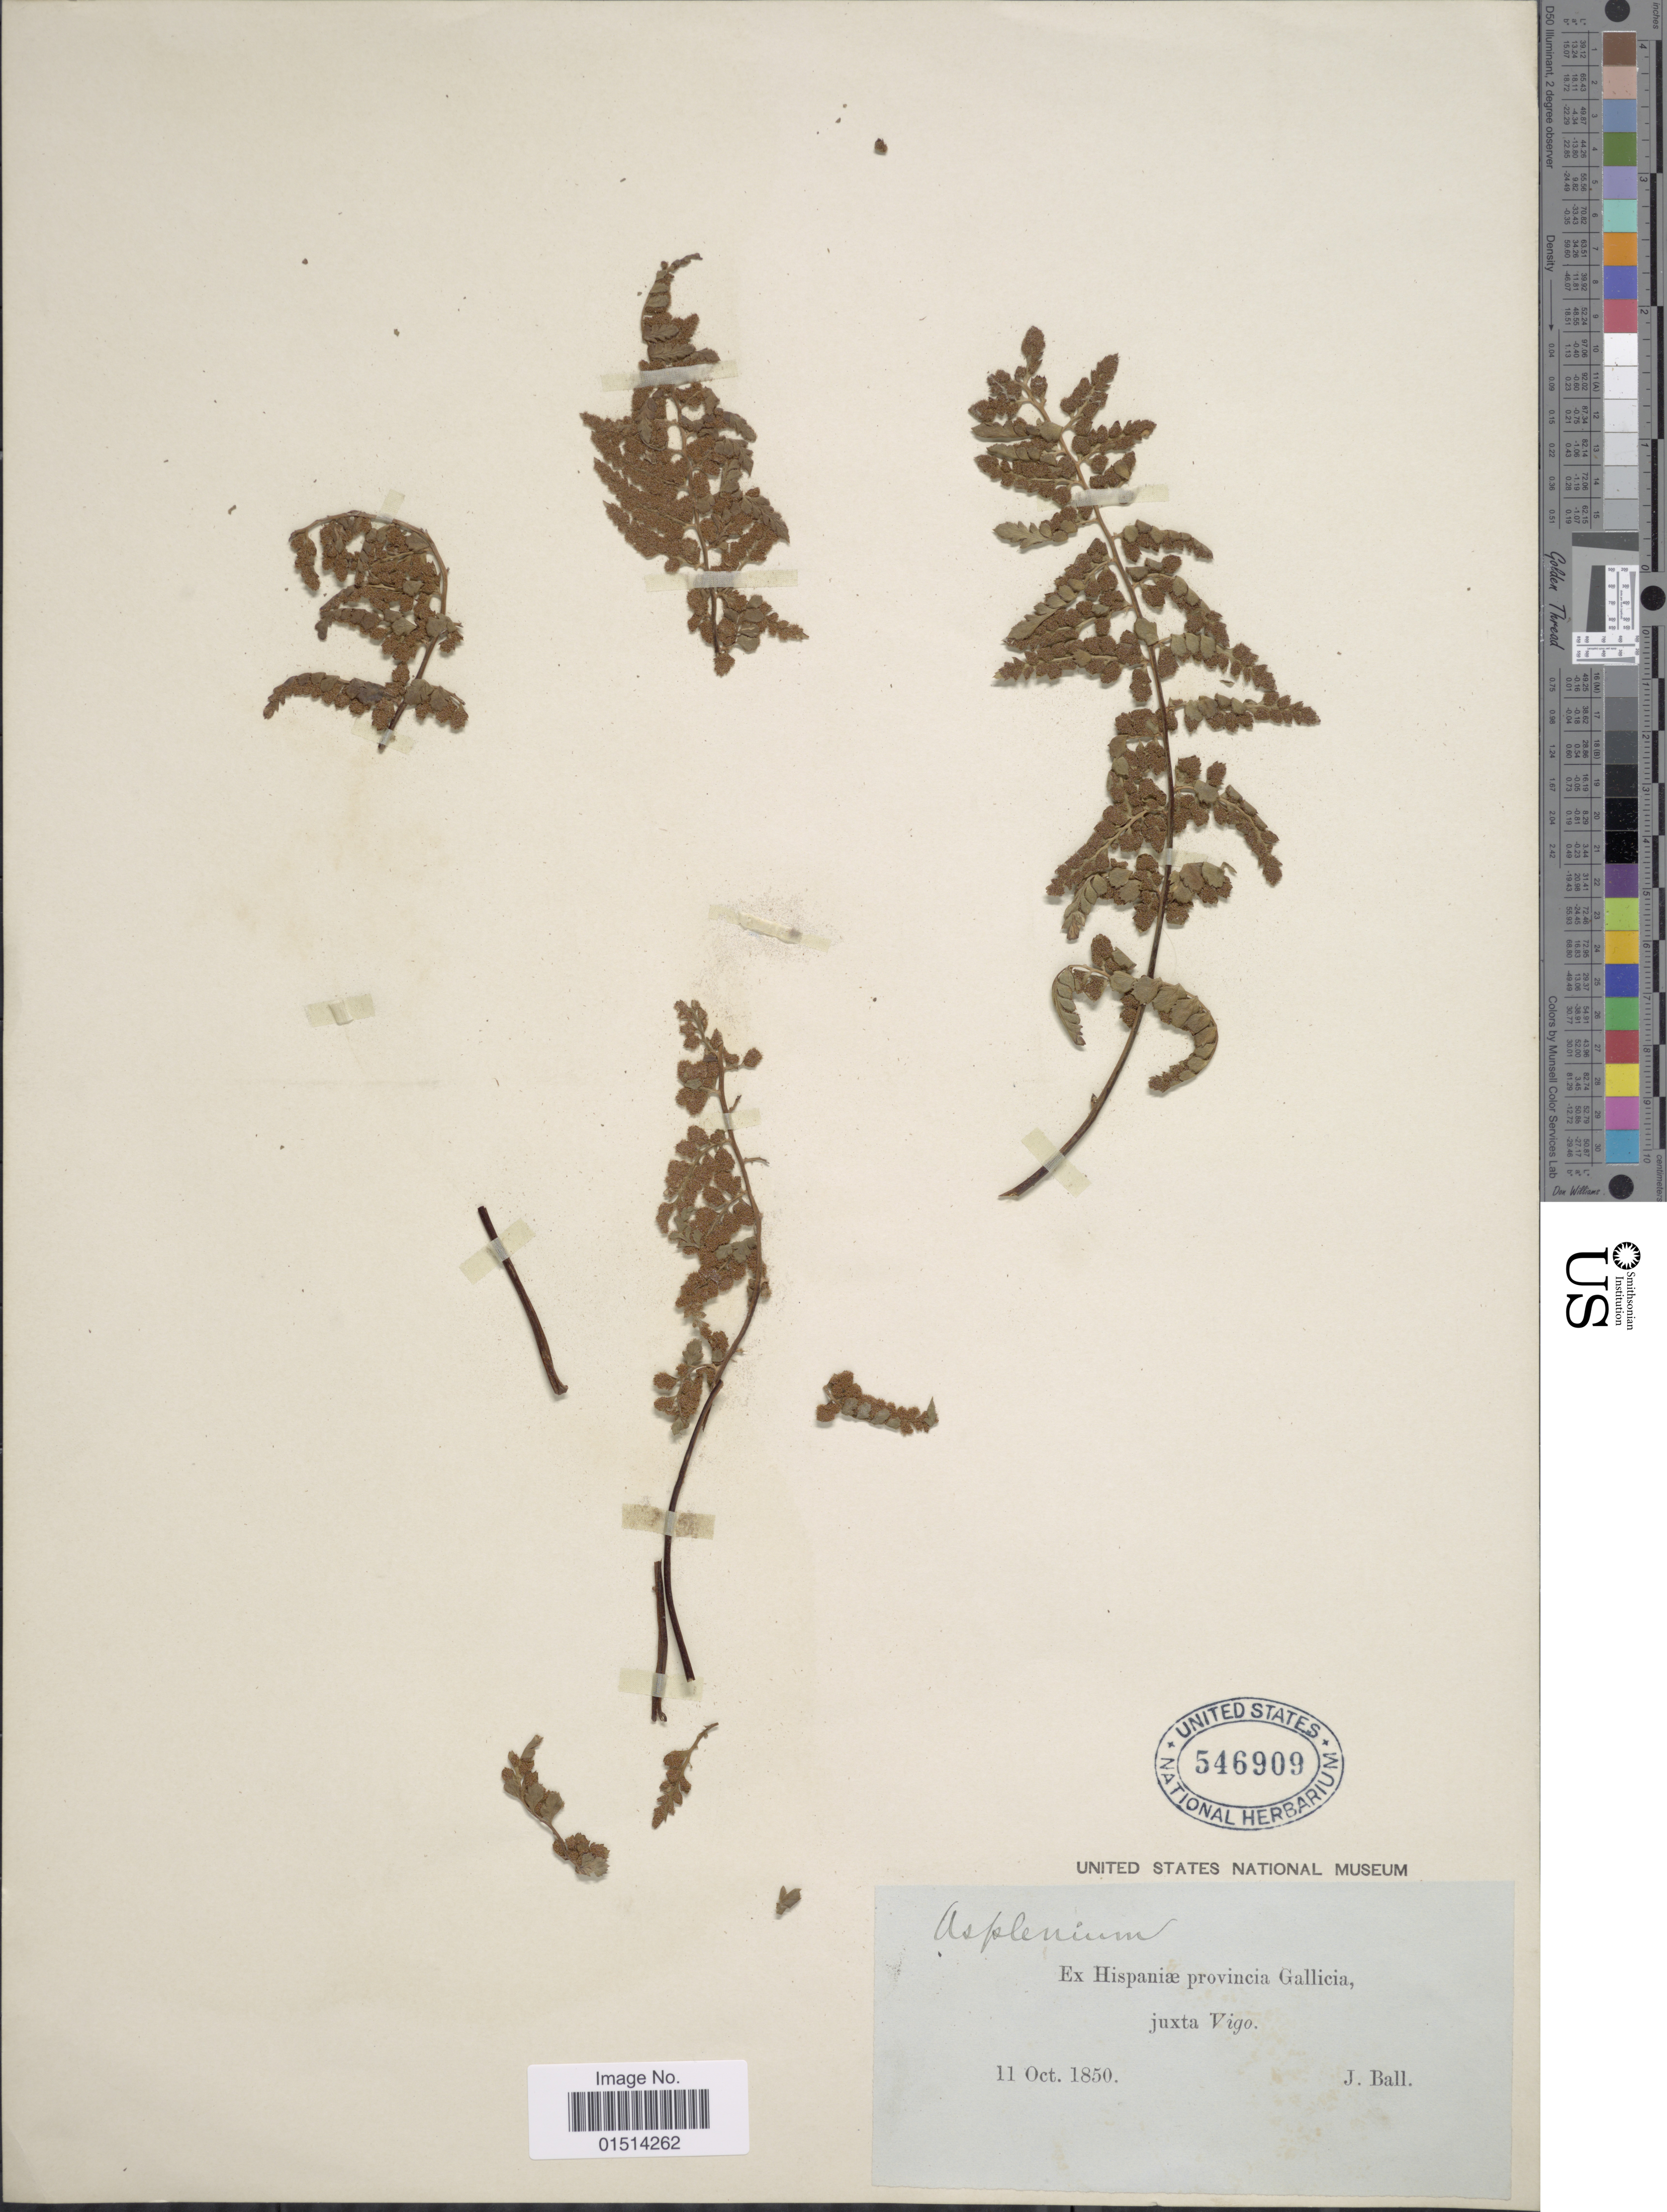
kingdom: Plantae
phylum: Tracheophyta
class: Polypodiopsida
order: Polypodiales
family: Aspleniaceae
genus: Asplenium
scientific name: Asplenium sp.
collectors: J. Ball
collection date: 1850-10-11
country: Spain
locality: Ex Hispania provincia Gallicia, juxta Vigo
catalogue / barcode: US 546909